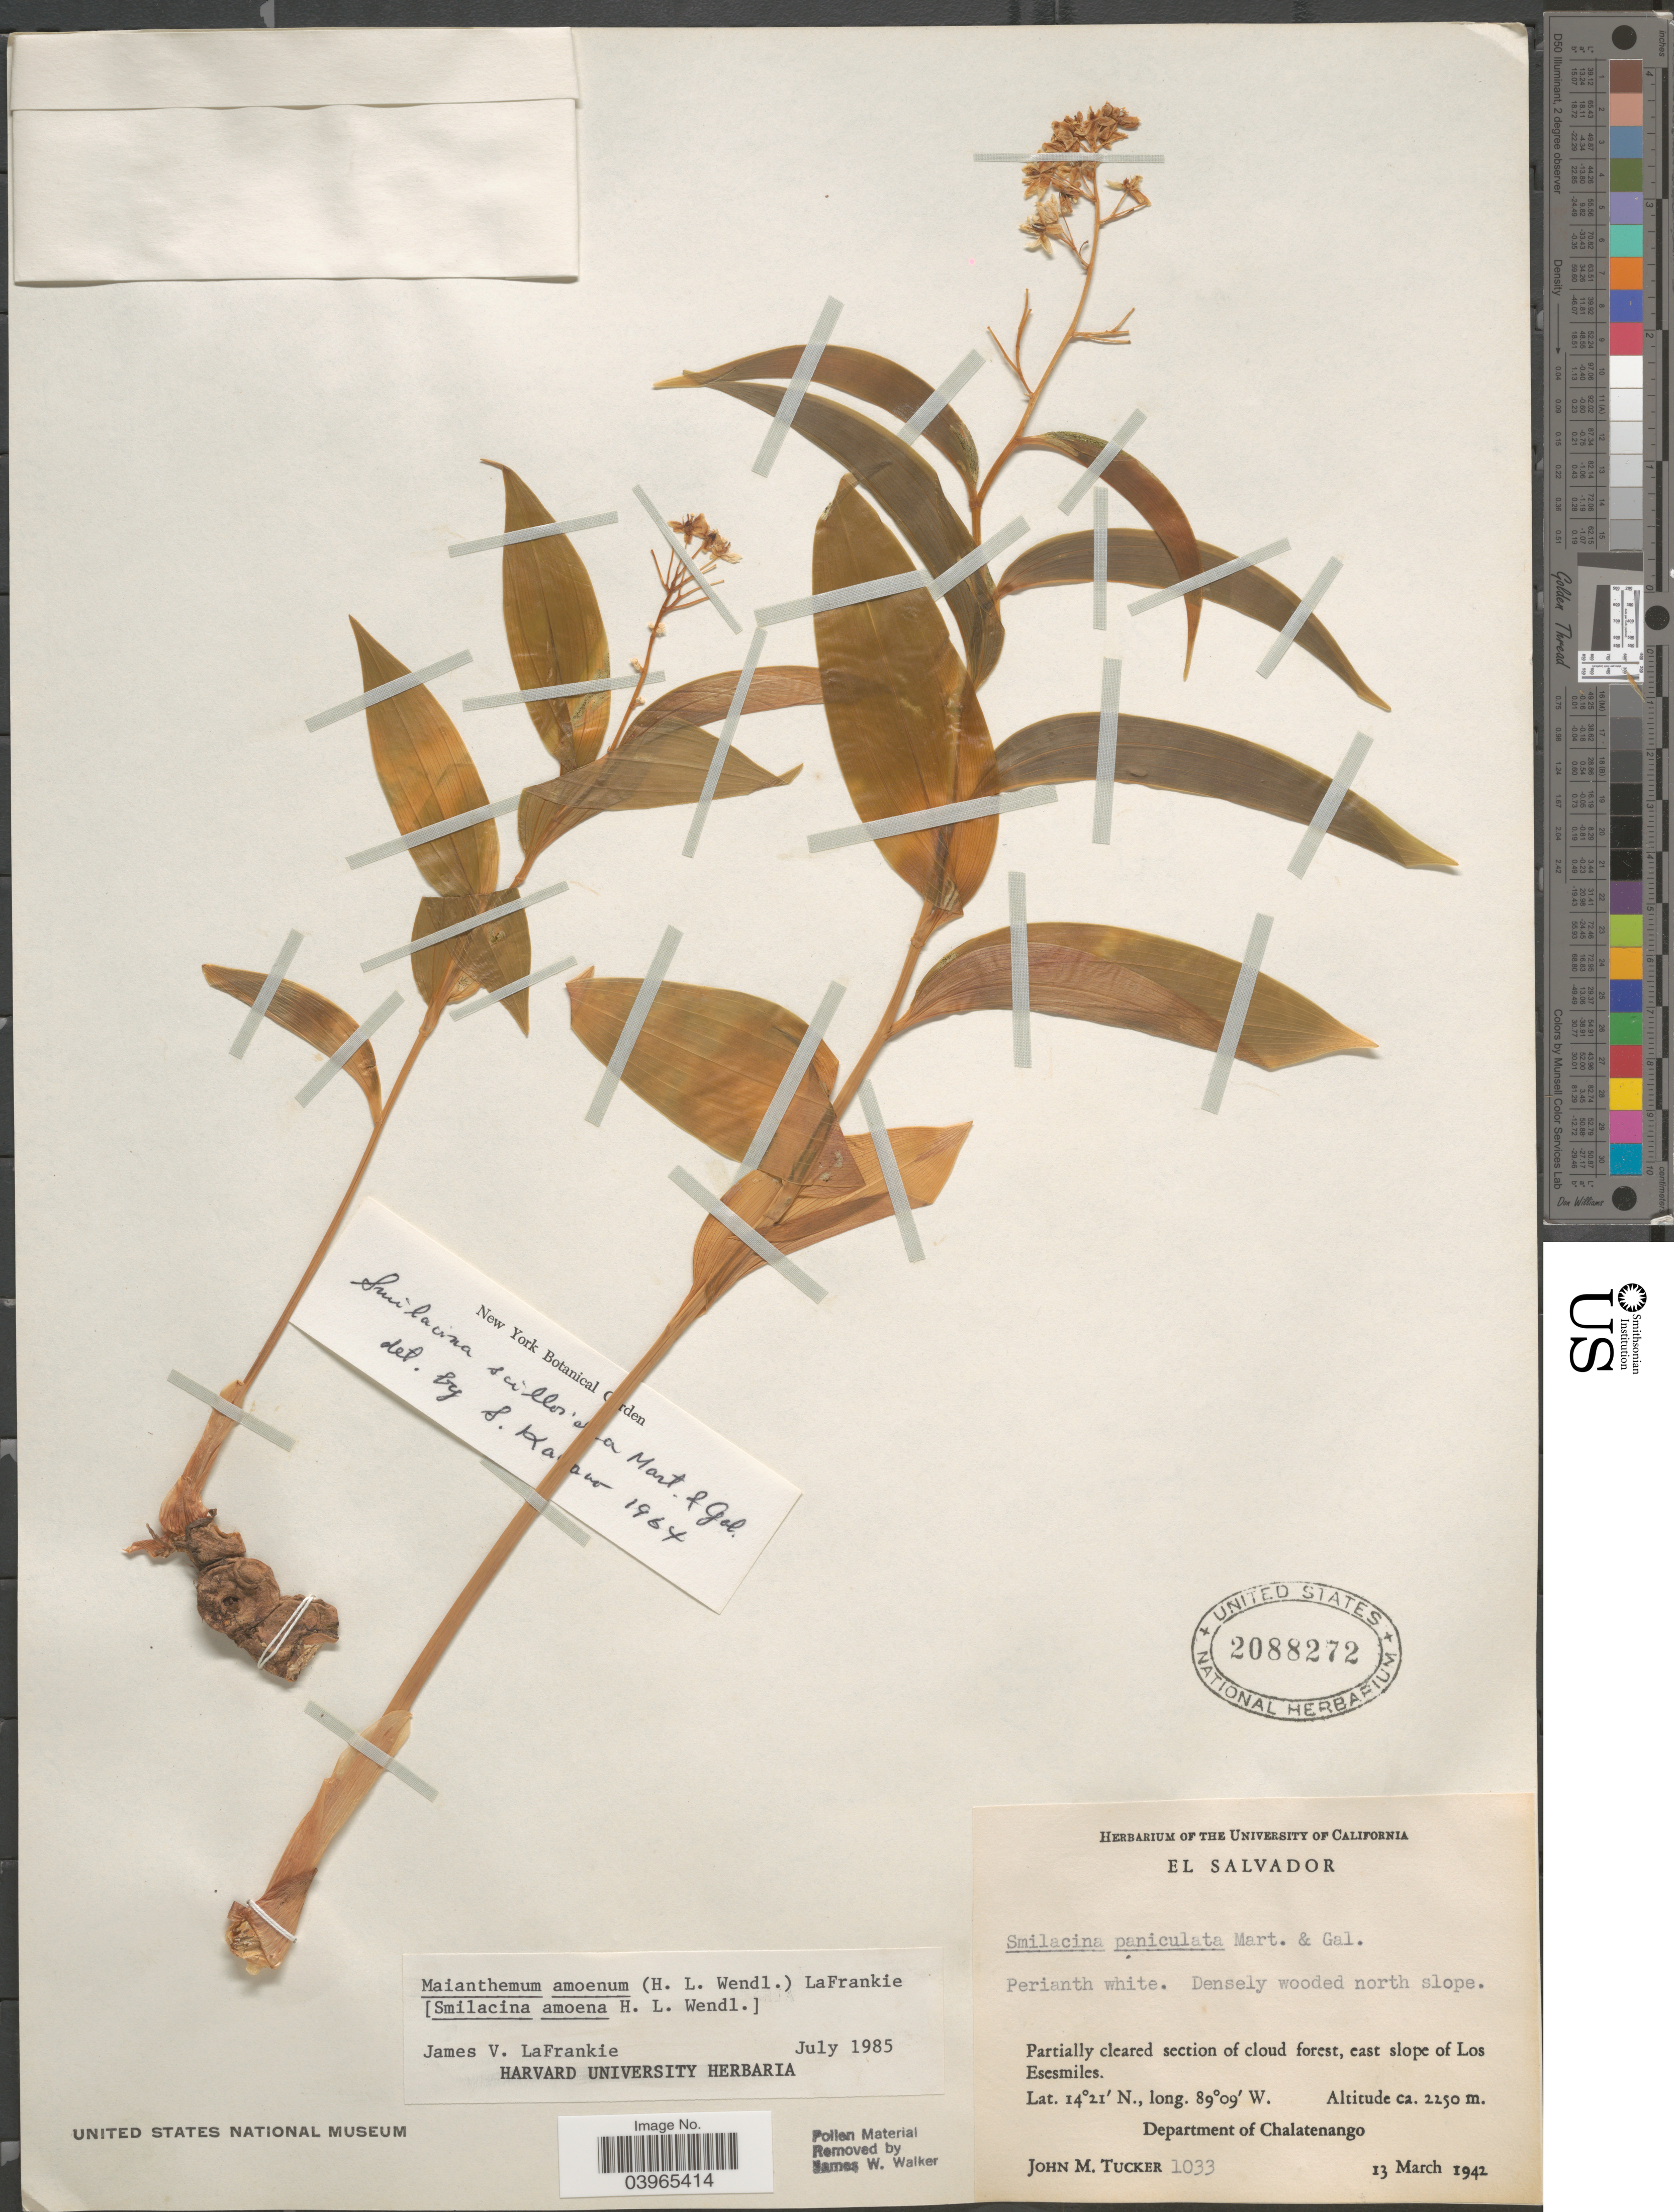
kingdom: Plantae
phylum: Tracheophyta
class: Liliopsida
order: Asparagales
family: Asparagaceae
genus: Maianthemum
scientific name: Maianthemum amoenum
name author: (H.L. Wendl.) LaFrankie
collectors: J. M. Tucker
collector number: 1033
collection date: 1942-03-13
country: El Salvador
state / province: Chalatenango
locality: North slope. East slope of Los Esesmiles. Department of Chalatenango.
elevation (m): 2250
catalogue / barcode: US 2088272